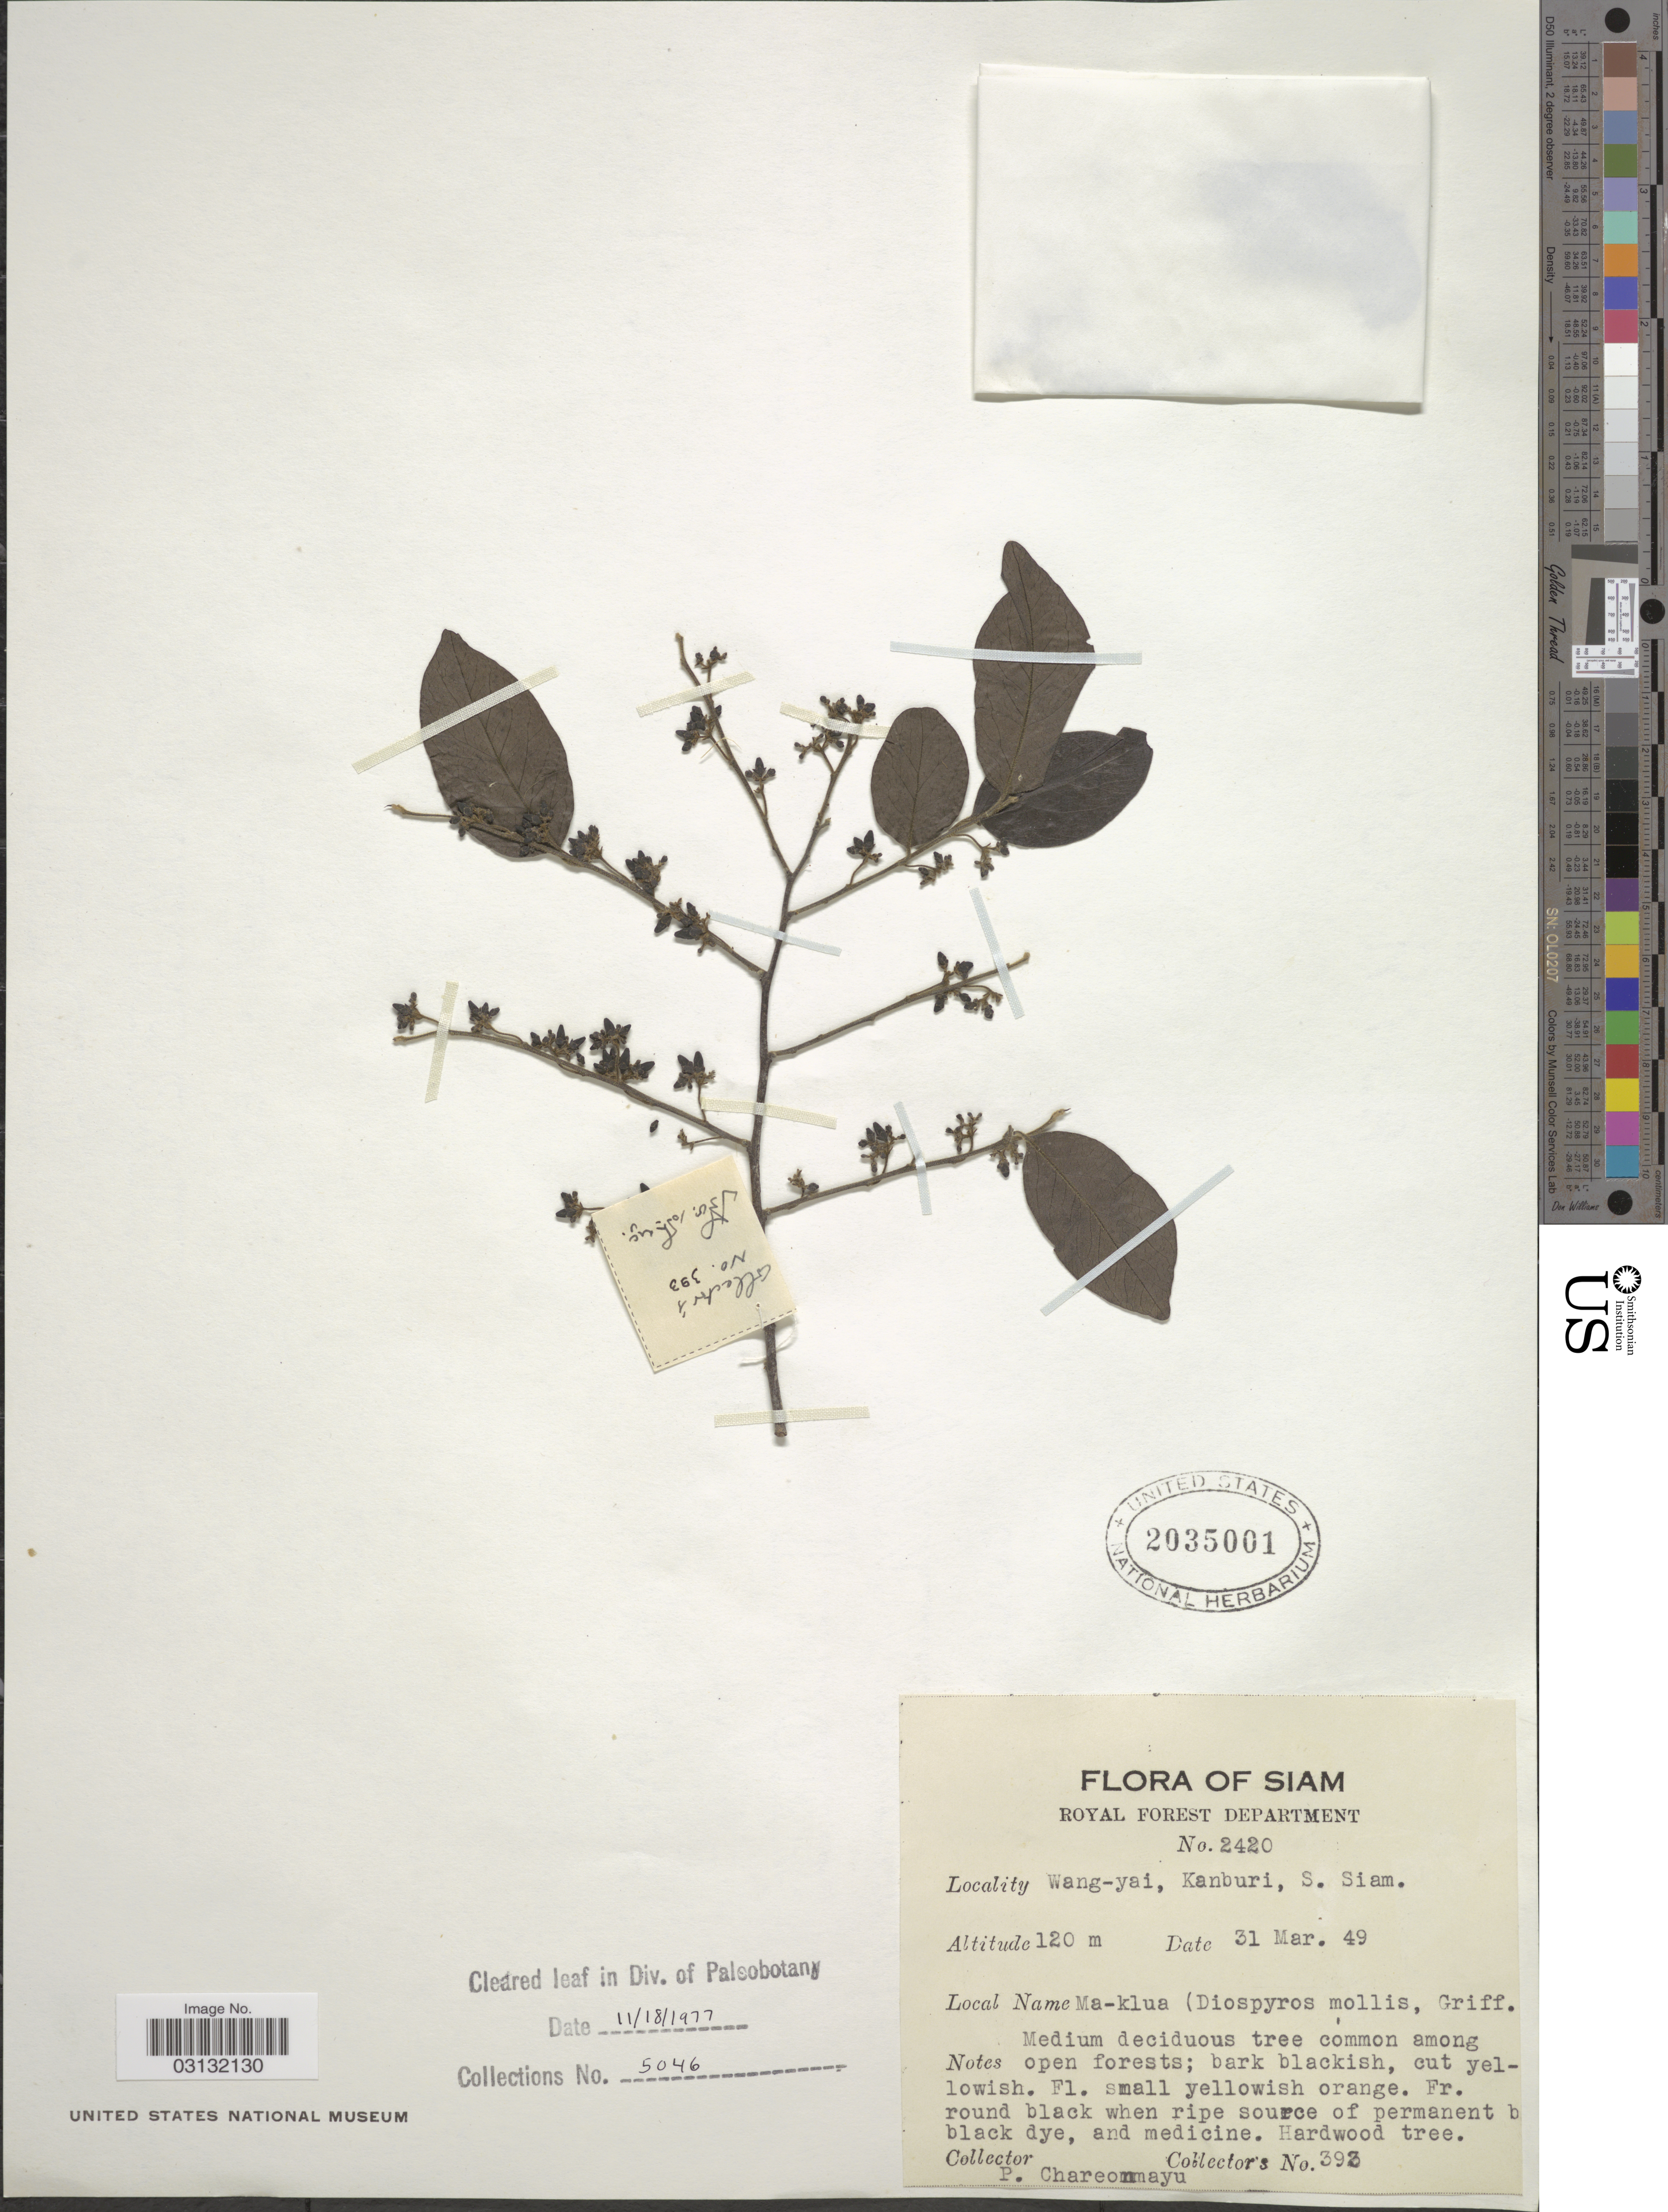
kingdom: Plantae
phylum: Tracheophyta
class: Magnoliopsida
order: Ericales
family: Ebenaceae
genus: Diospyros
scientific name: Diospyros mollis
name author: Griff.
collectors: P. Chareonmayu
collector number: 393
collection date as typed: Transcribed d/m/y: 31/3/49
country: Thailand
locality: Wang-yai, Kanburi, S. Siam.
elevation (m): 120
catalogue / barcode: US 2035001